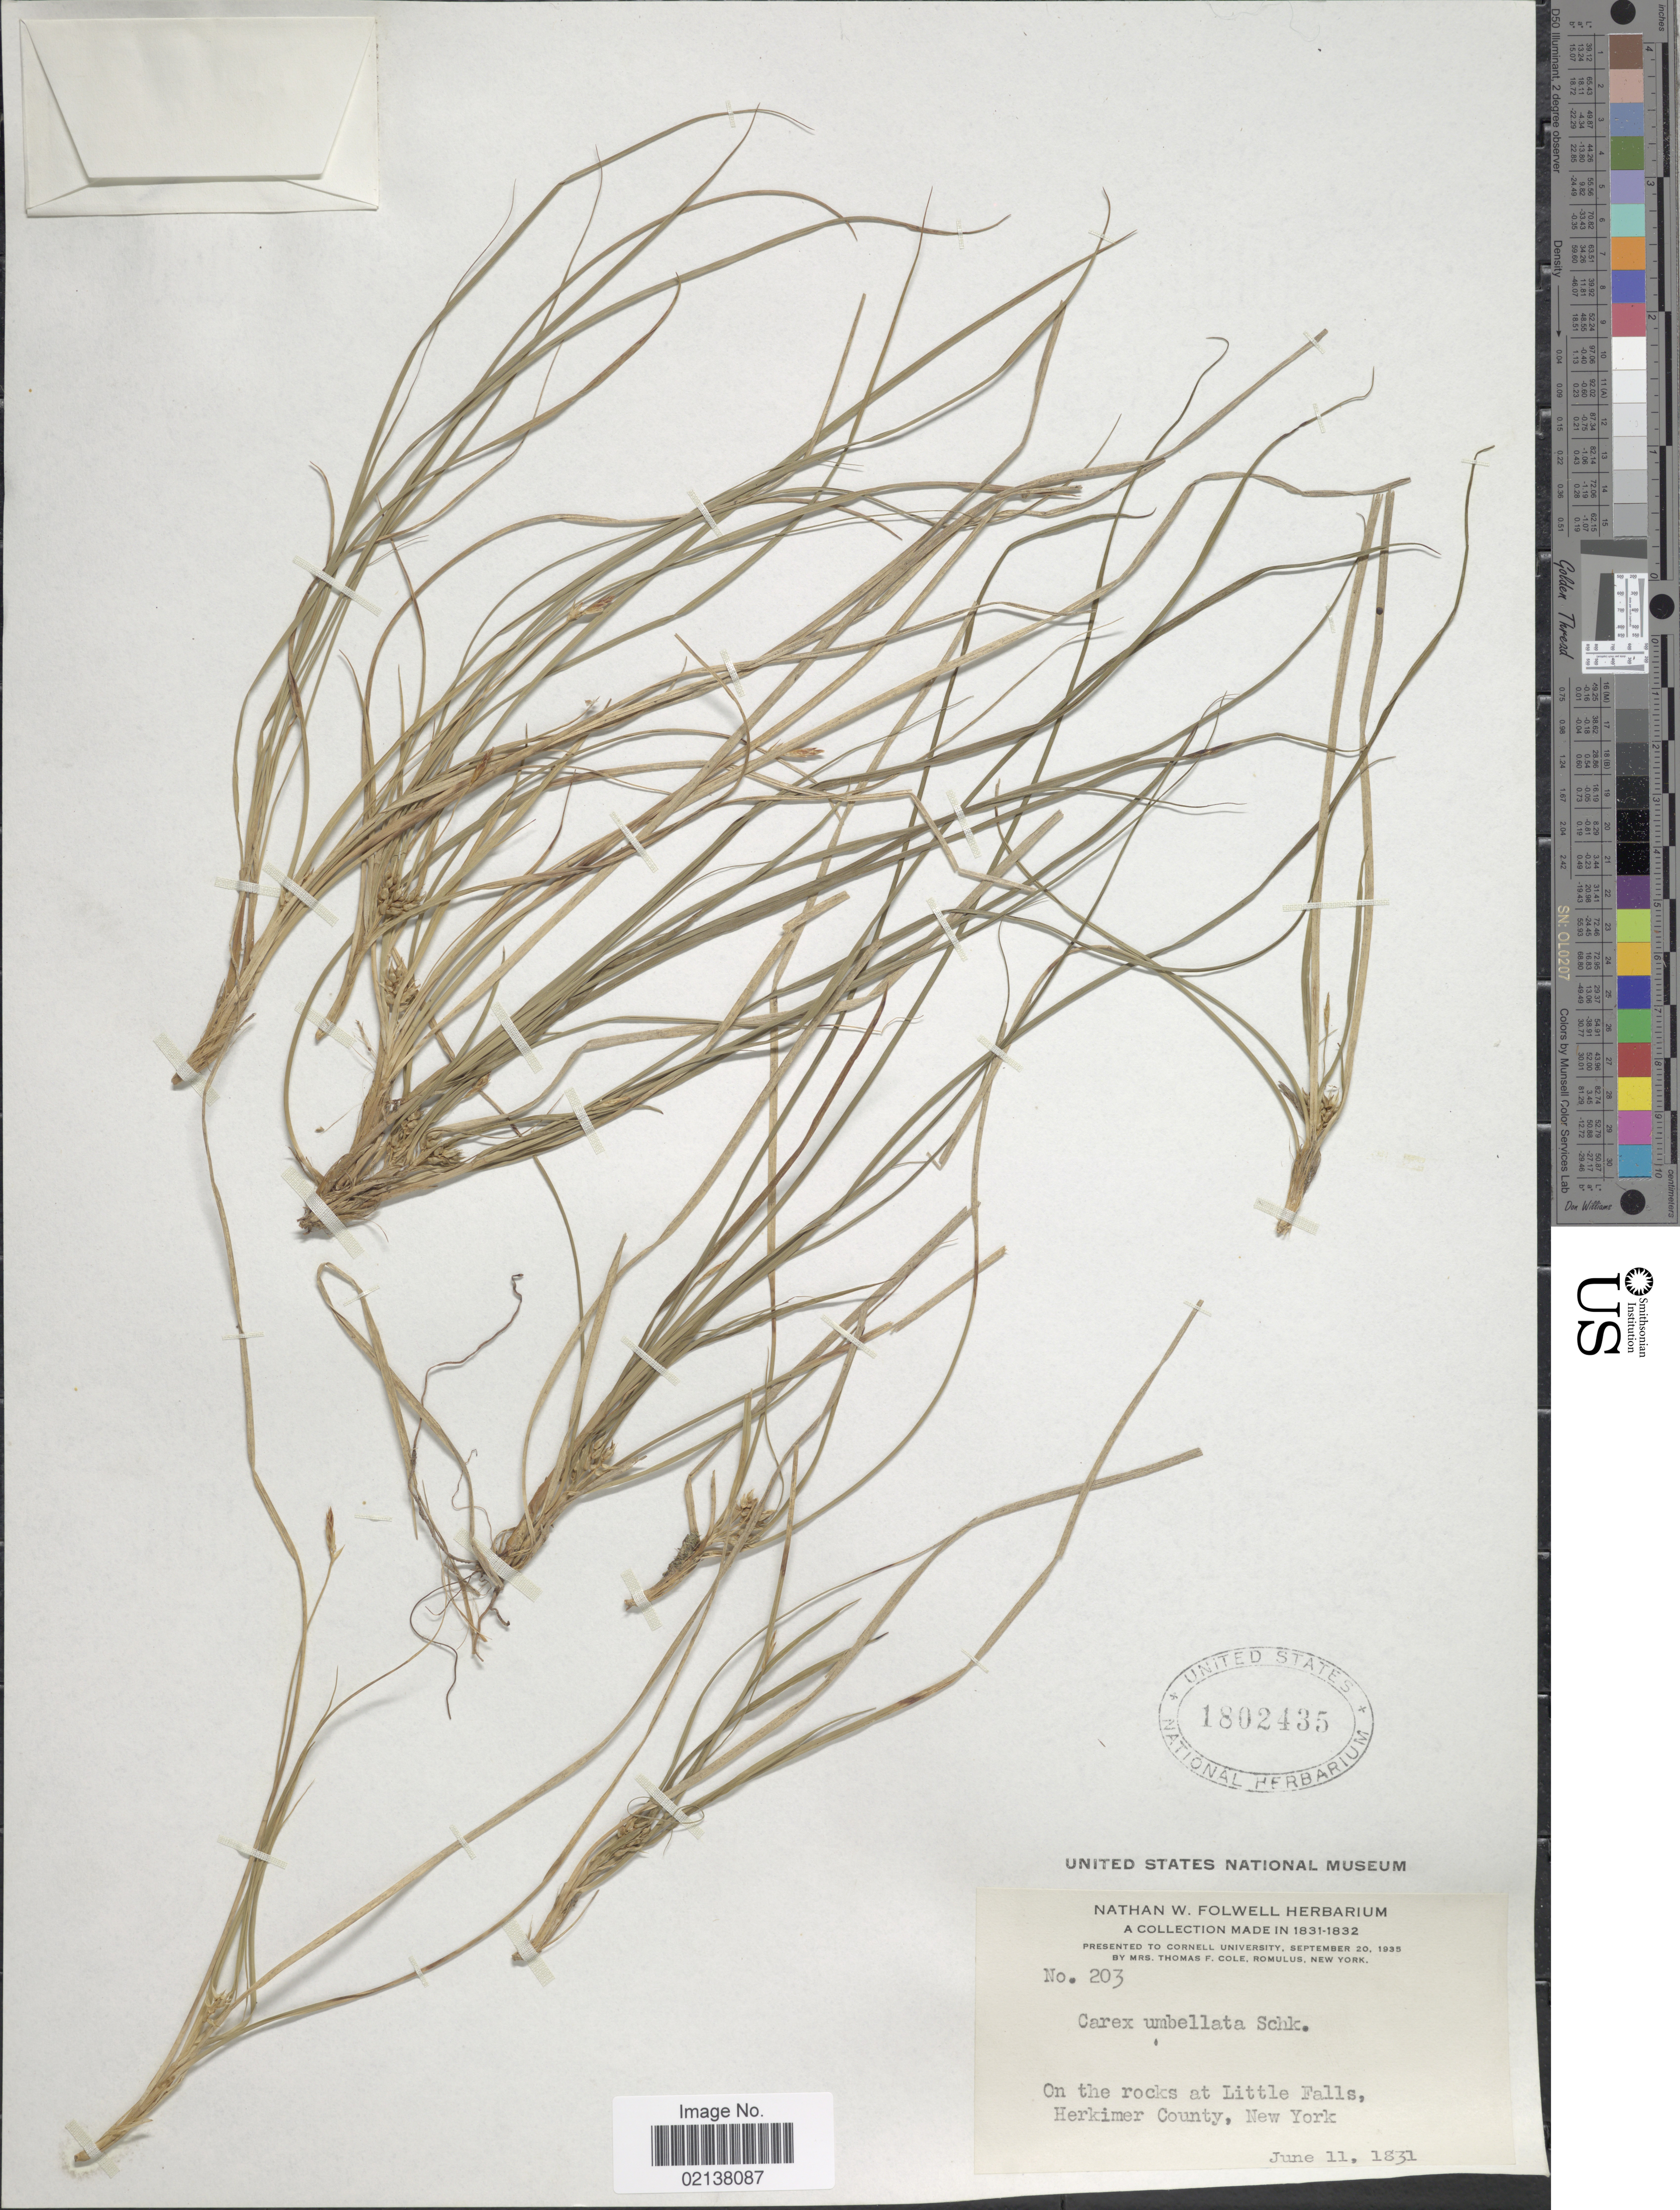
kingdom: Plantae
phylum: Tracheophyta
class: Liliopsida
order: Poales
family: Cyperaceae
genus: Carex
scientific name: Carex umbellata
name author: Schkuhr ex Willd.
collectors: T. Cole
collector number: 203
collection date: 1831-06-11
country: United States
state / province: New York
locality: On the rocks at Little Falls, Herkimer County, New York.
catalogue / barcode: US 1802435